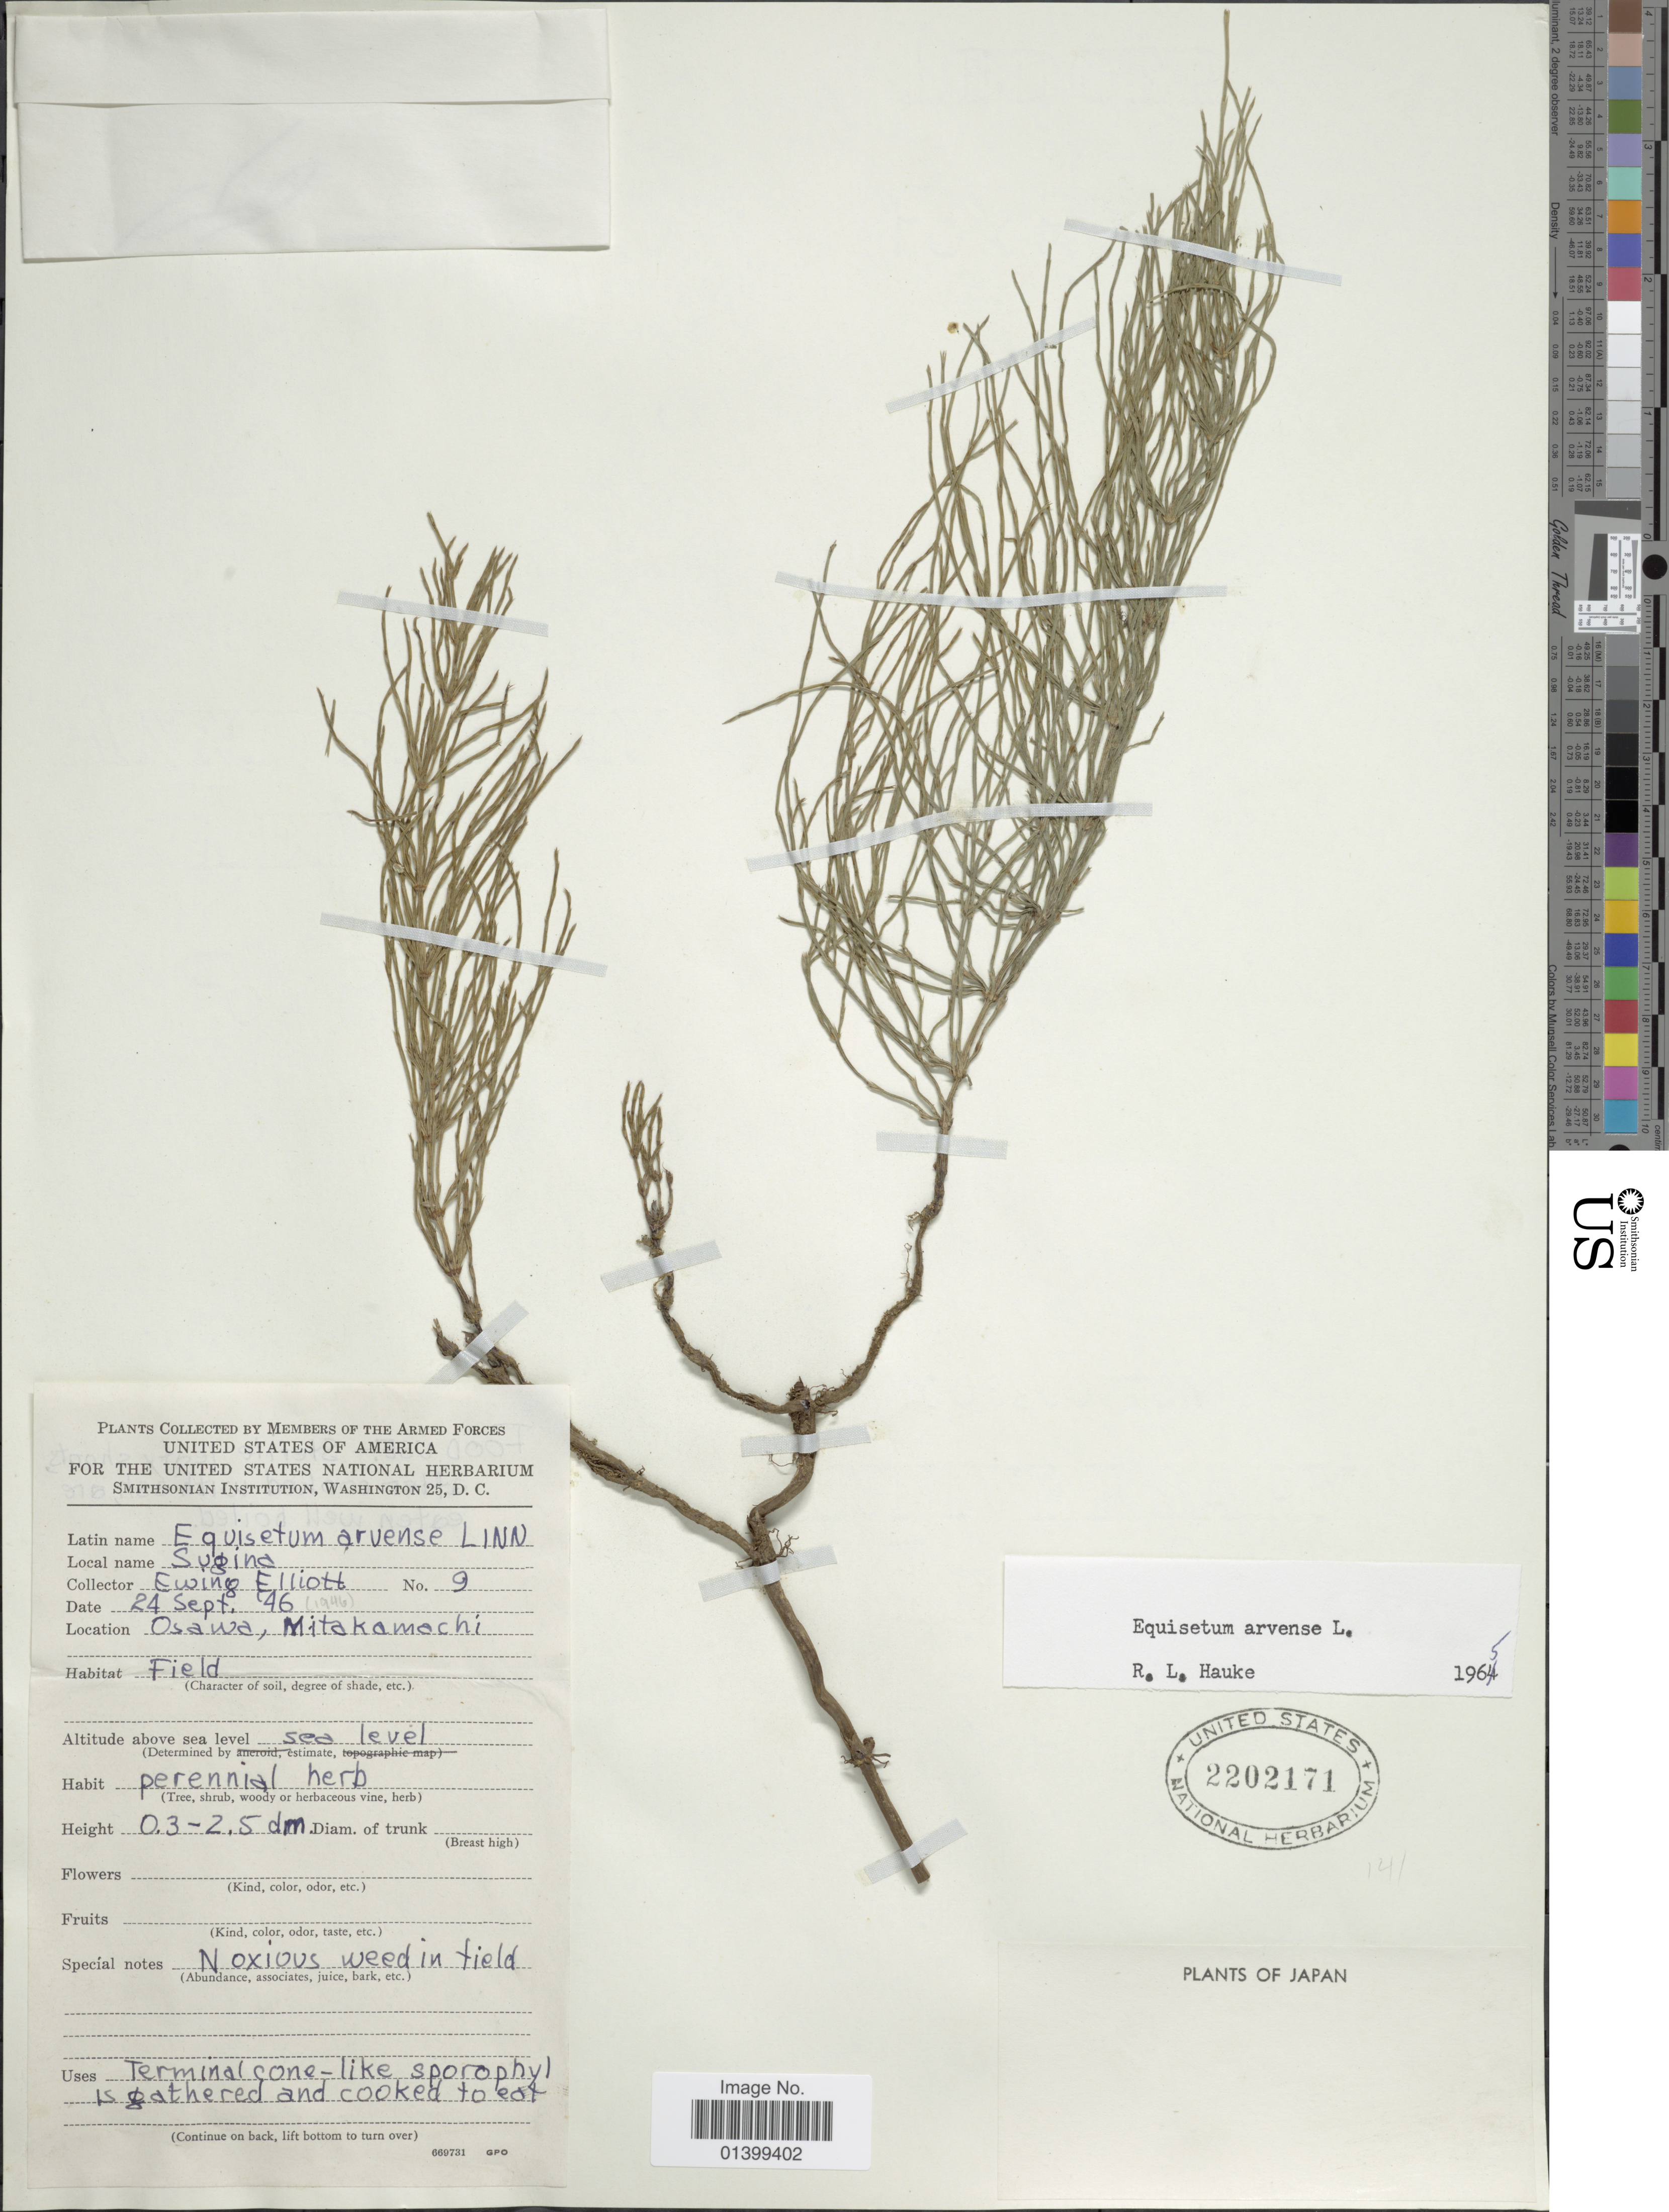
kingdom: Plantae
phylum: Tracheophyta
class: Polypodiopsida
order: Equisetales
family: Equisetaceae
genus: Equisetum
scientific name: Equisetum arvense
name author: L.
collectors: E. Elliott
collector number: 9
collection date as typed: Transcribed d/m/y: 24/9/46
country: Japan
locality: Osawa, Mitakamachi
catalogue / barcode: US 2202171